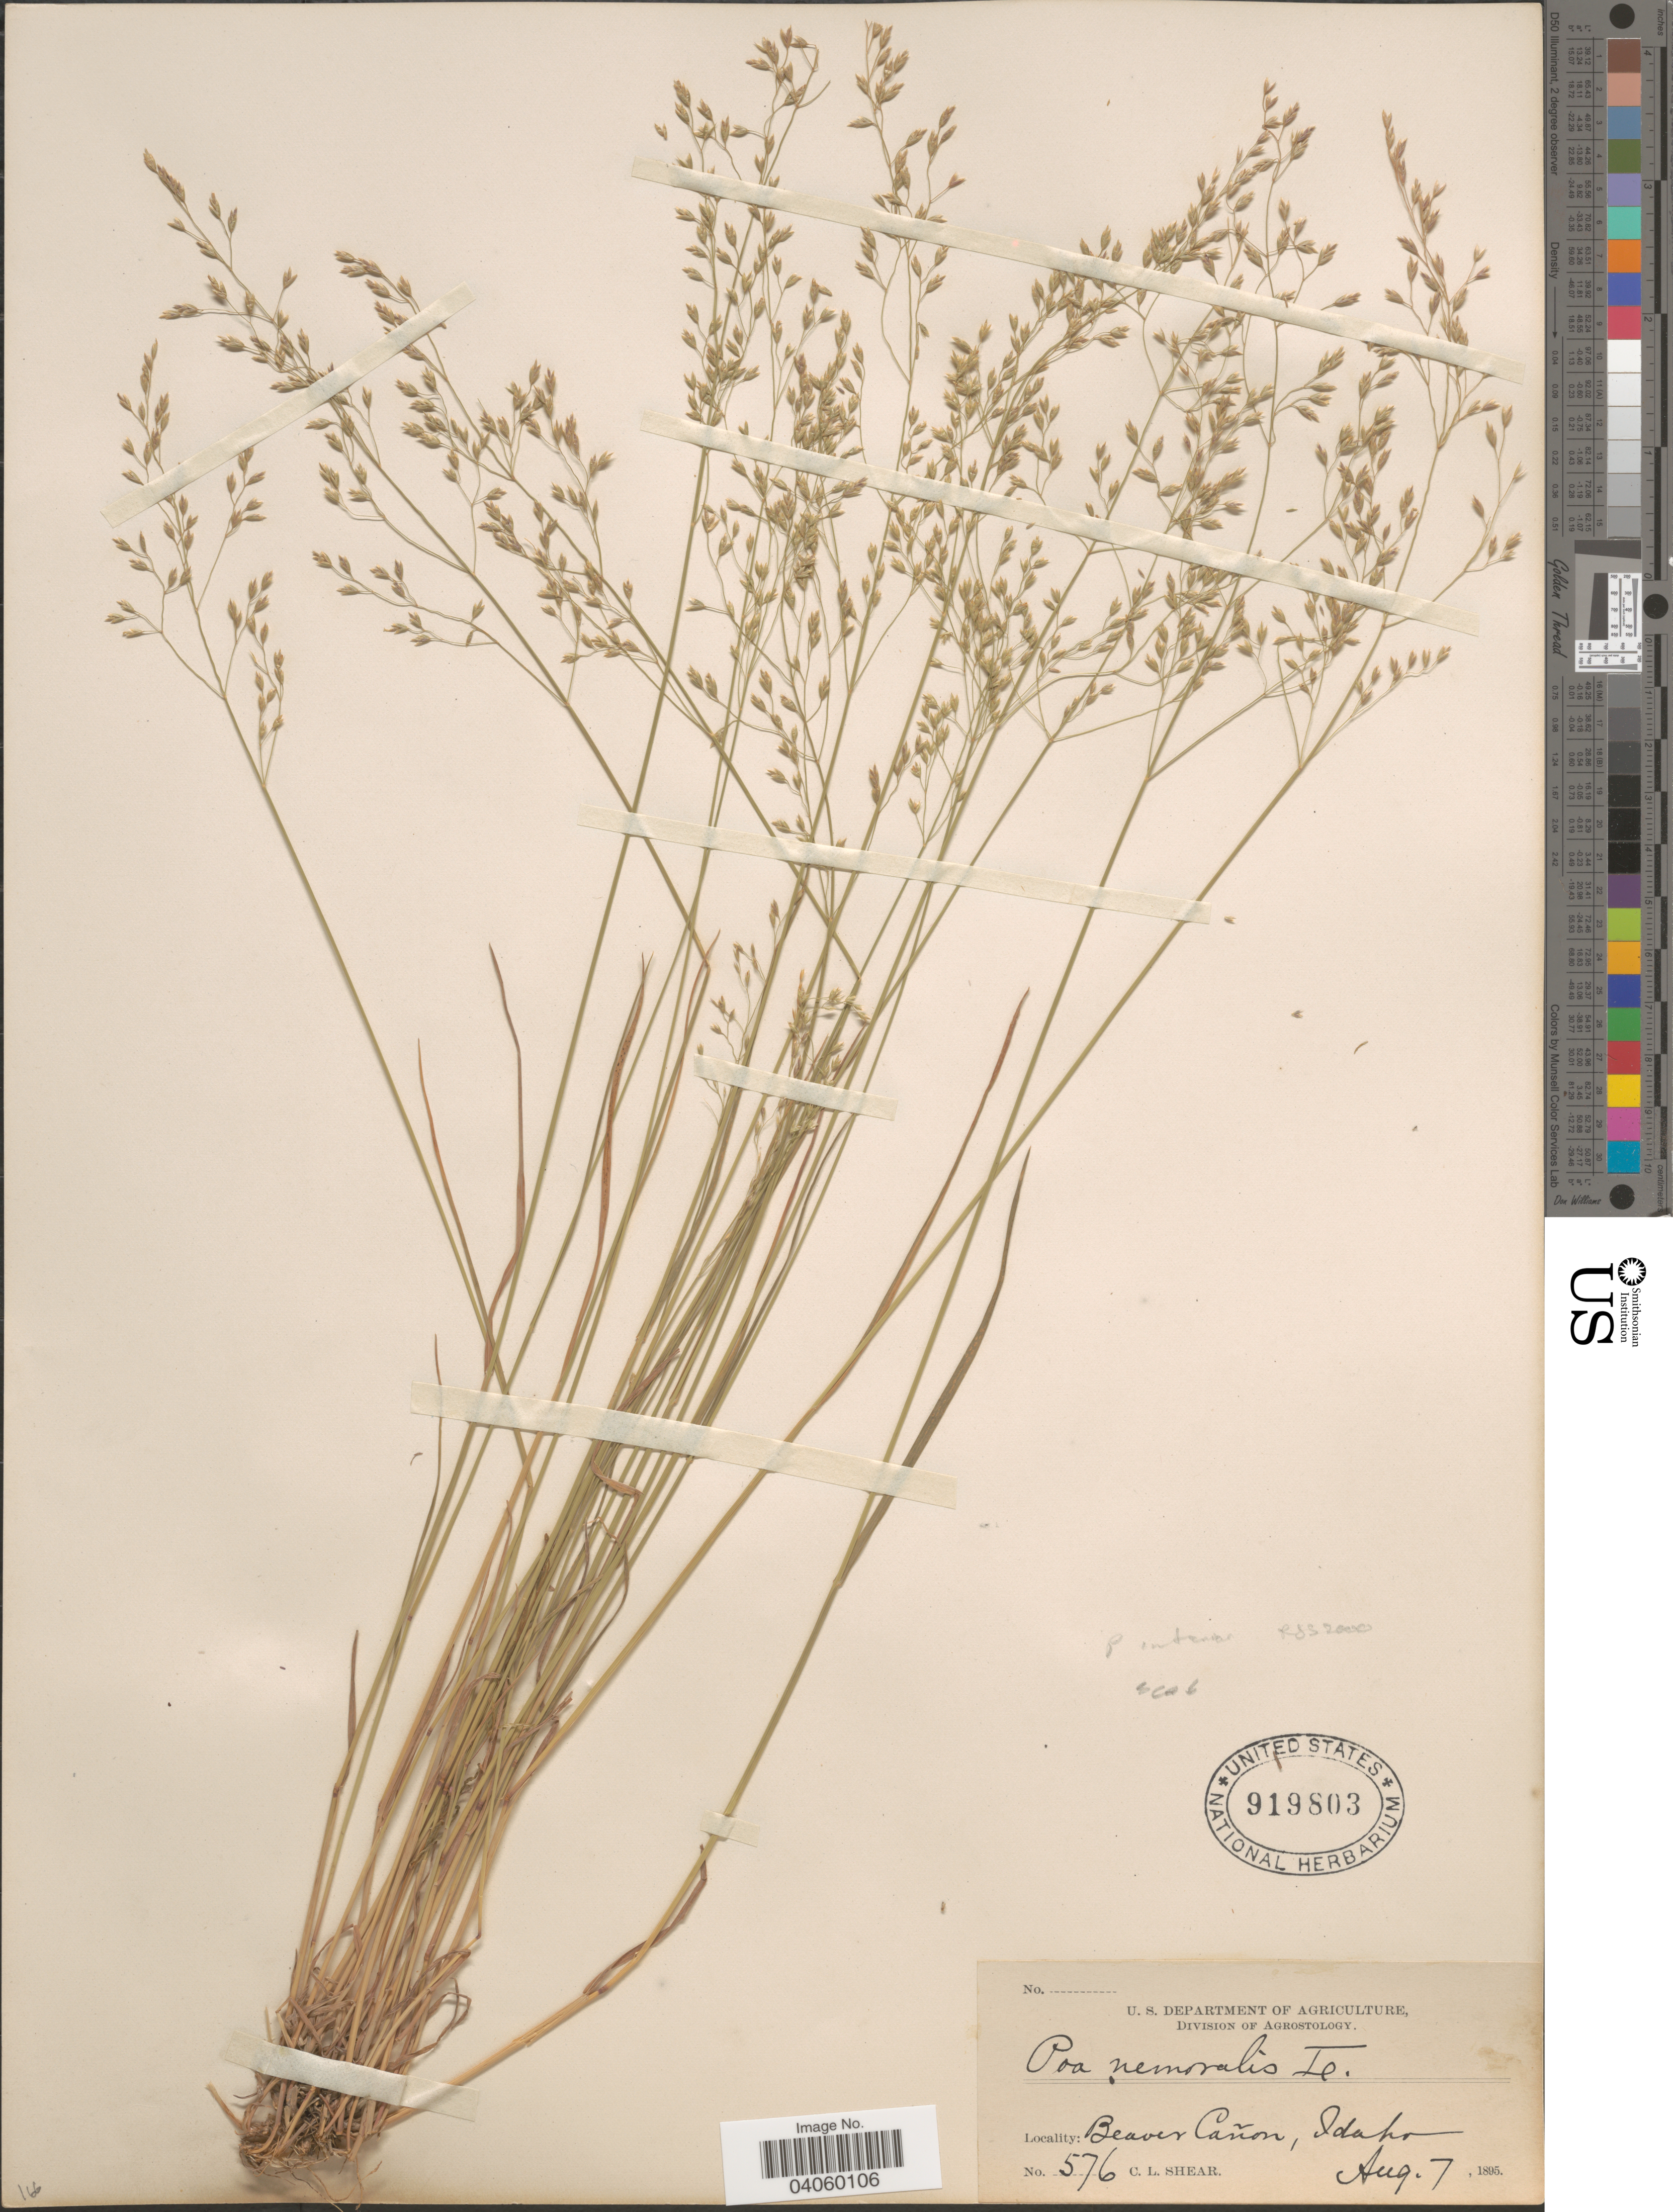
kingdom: Plantae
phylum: Tracheophyta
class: Liliopsida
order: Poales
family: Poaceae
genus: Poa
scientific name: Poa interior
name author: Rydb.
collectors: C. L. Shear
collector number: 576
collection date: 1895-08-07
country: United States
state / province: Idaho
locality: Beaver Cañon.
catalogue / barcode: US 919803